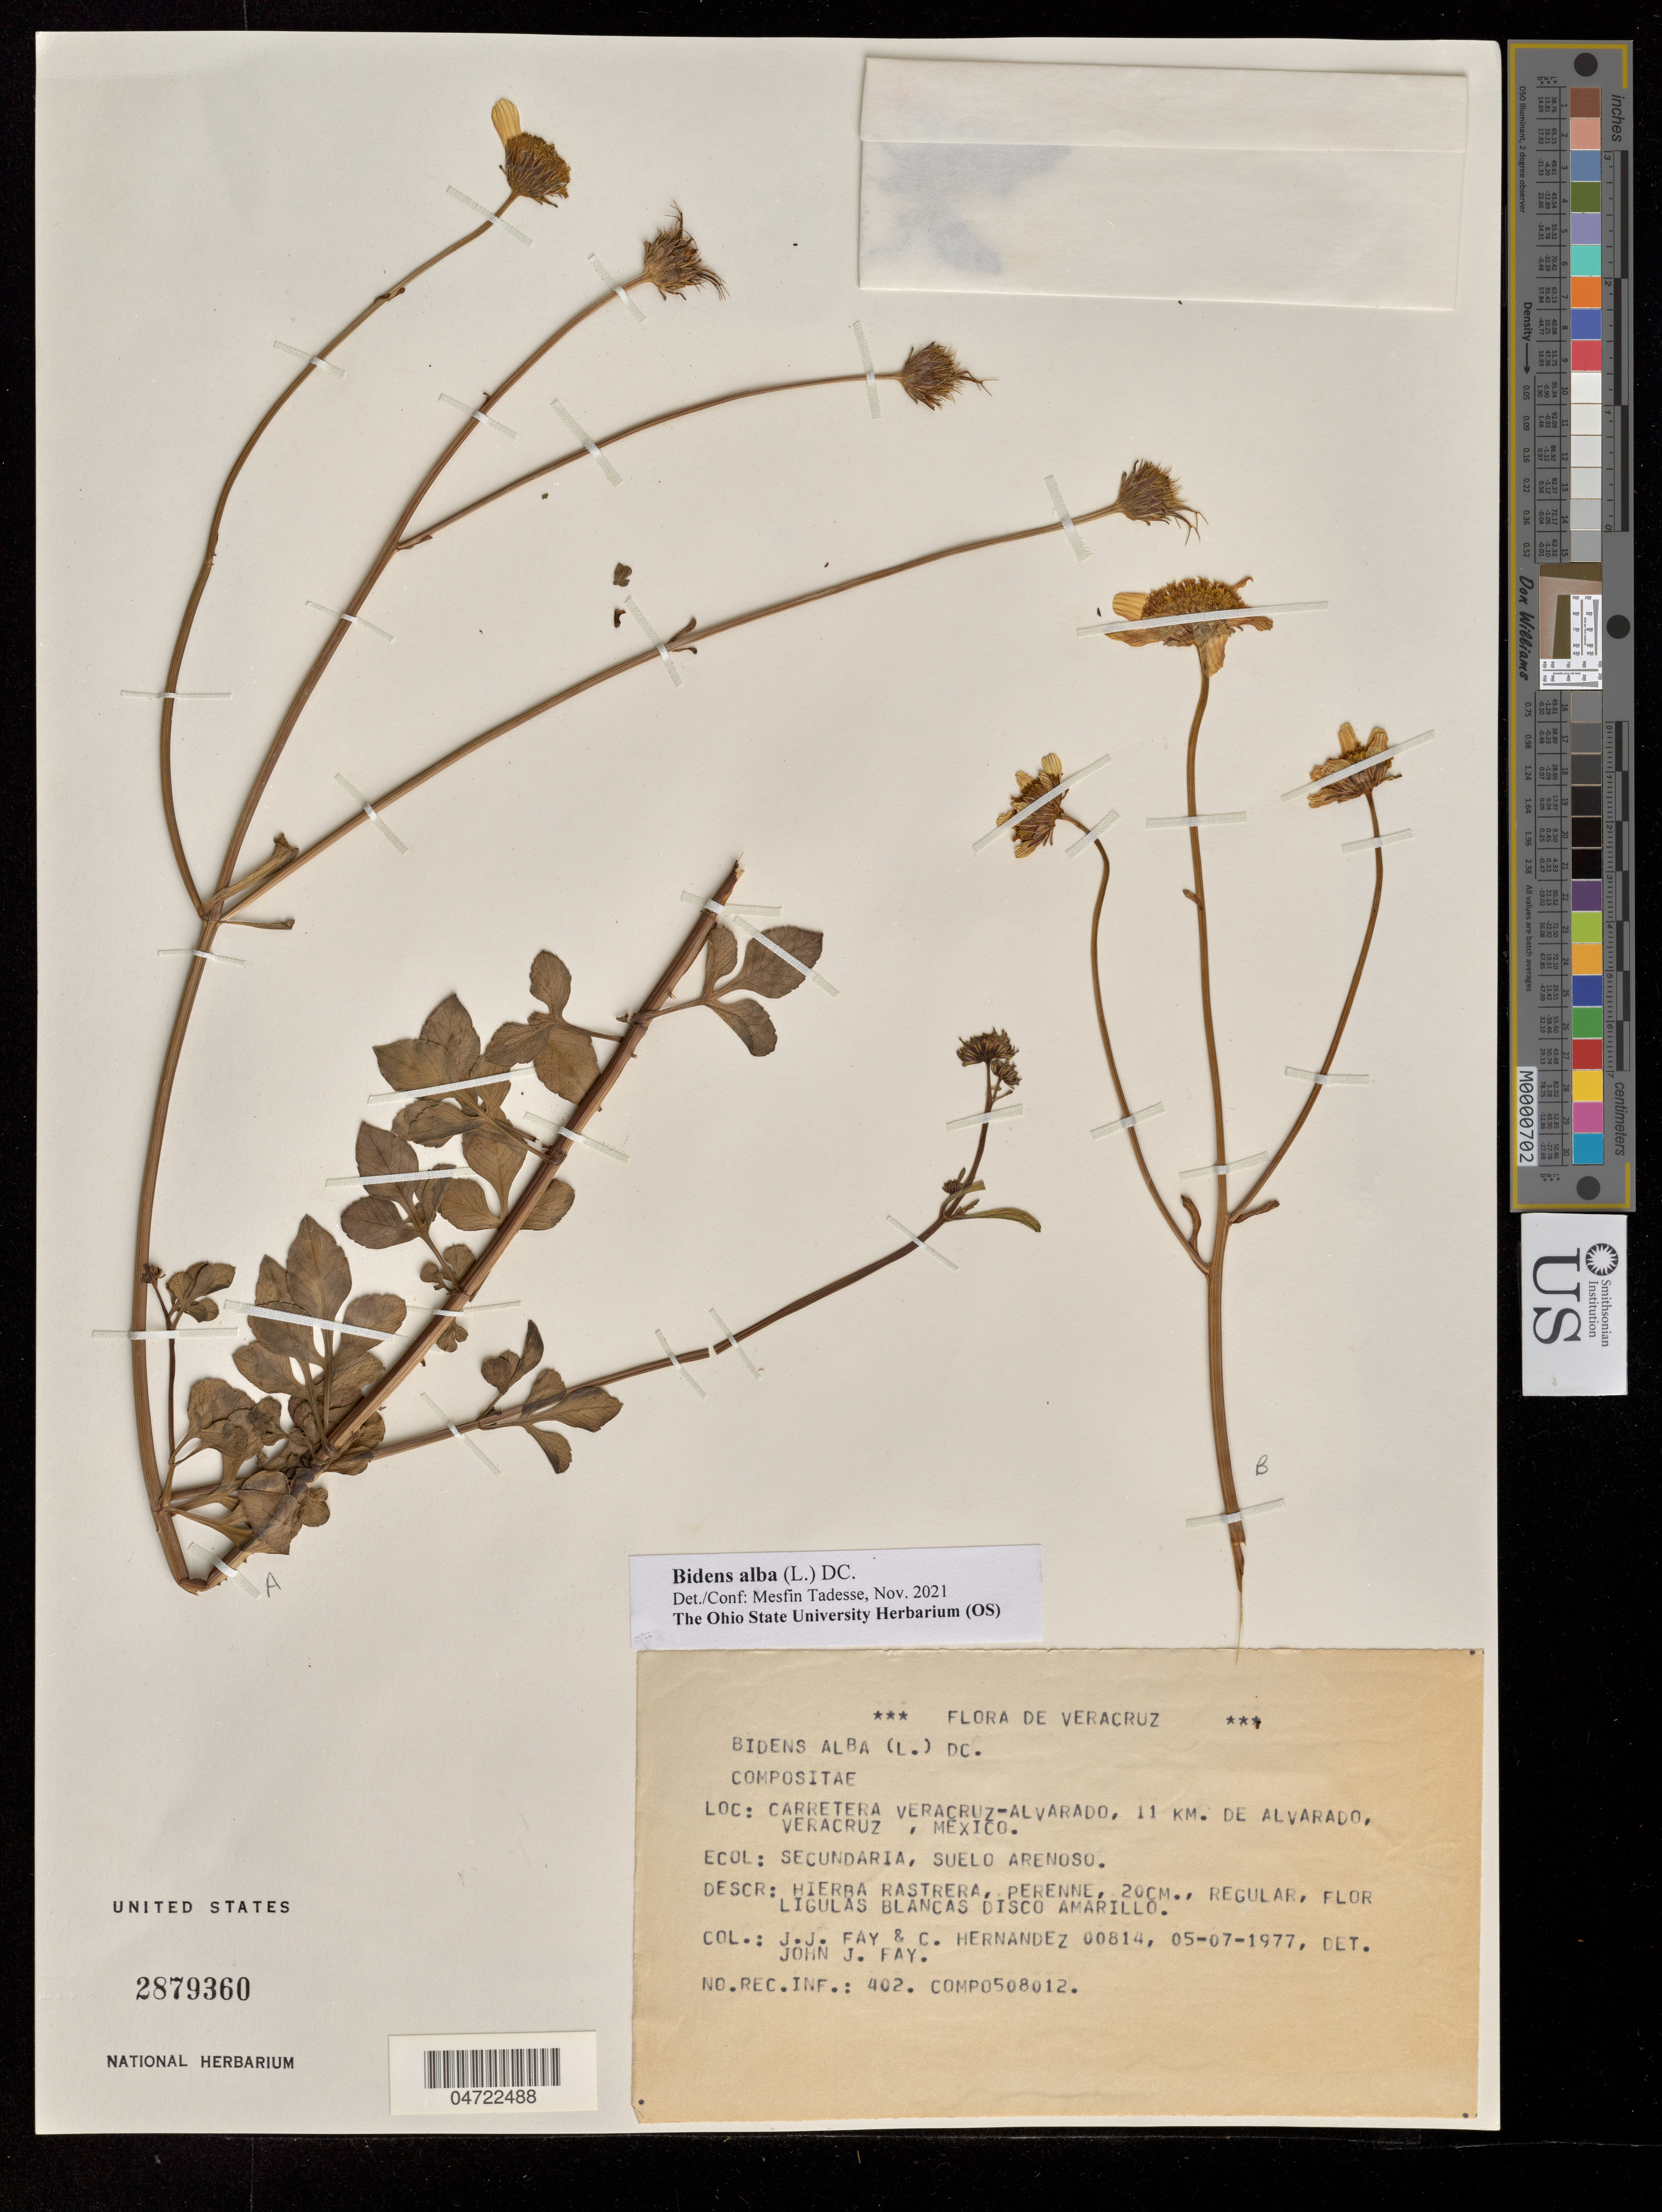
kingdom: Plantae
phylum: Tracheophyta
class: Magnoliopsida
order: Asterales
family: Asteraceae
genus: Bidens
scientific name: Bidens alba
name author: (L.) DC.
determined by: Tadesse, M.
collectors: J. Fay & C. Hernandez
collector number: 814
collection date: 1977-05-07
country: Mexico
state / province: Veracruz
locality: Carretera Veracruz-Alvarado, 11 KM. De Alvarado.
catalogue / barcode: US 2879360